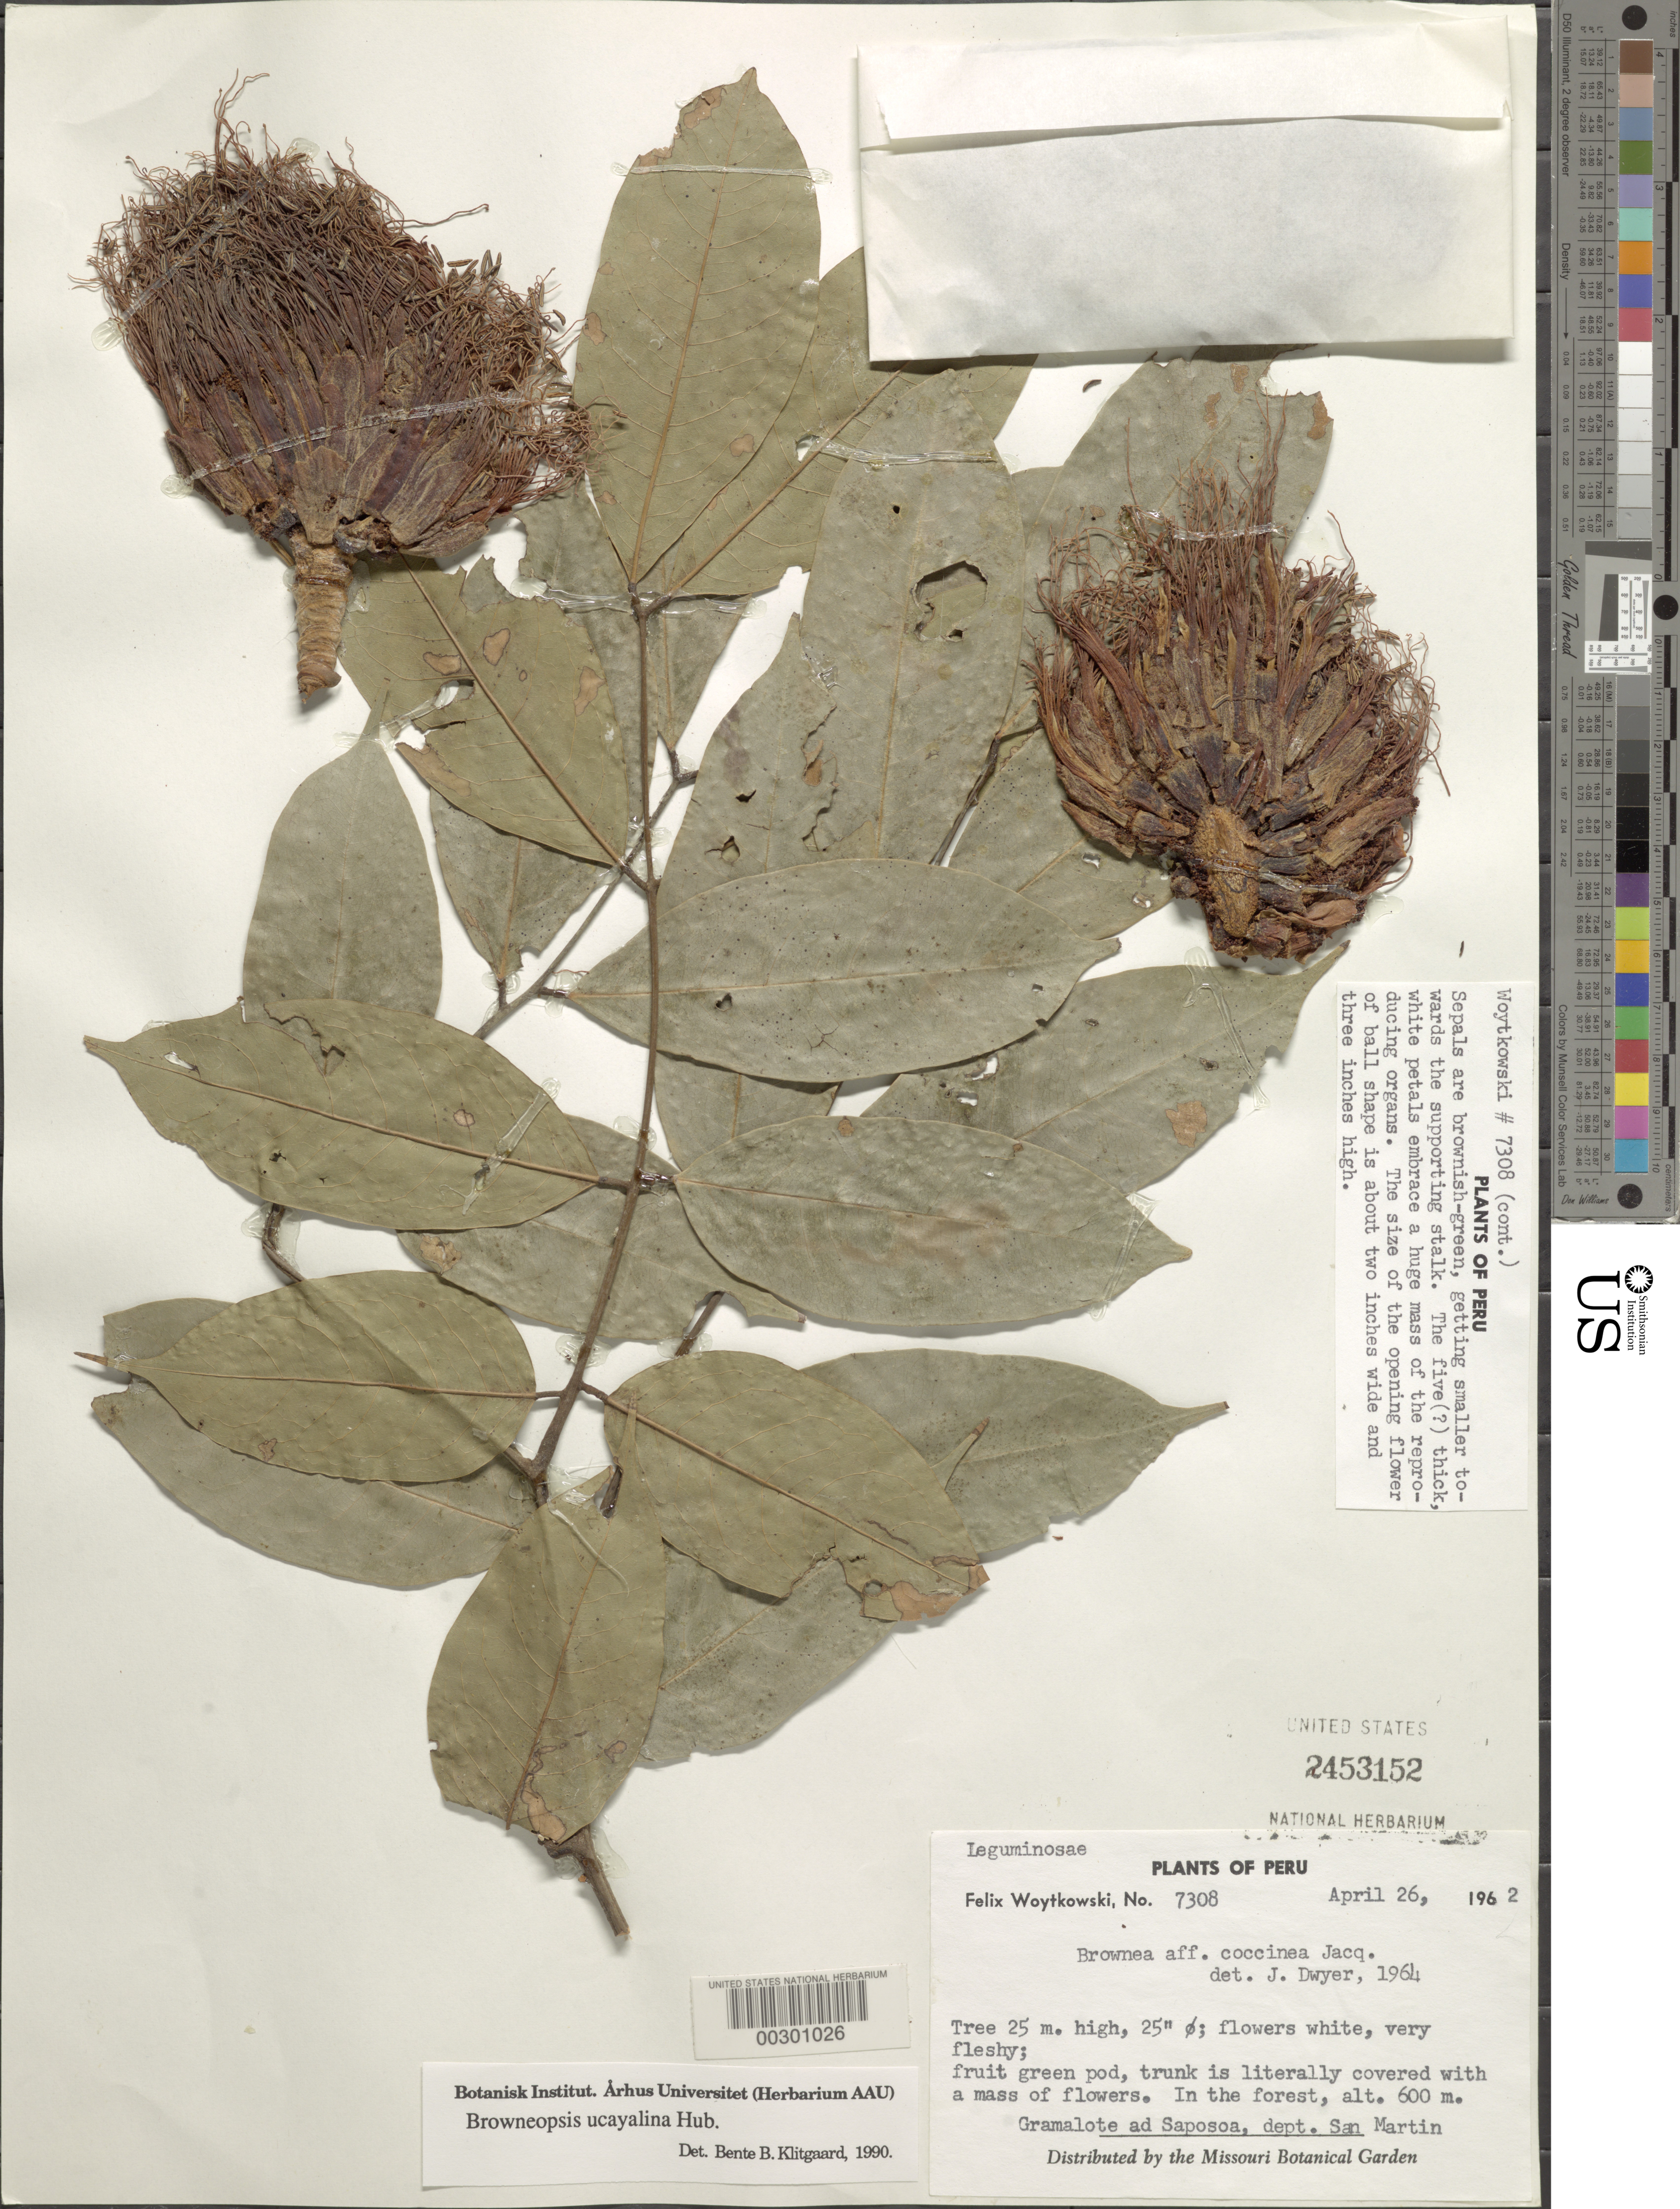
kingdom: Plantae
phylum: Tracheophyta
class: Magnoliopsida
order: Fabales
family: Fabaceae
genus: Browneopsis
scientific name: Browneopsis ucayalina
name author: (Huber) Ducke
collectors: F. Woytkowski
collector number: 7308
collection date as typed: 26 Apr 1962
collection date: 1962-04-26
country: Peru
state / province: San Martín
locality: Gramalote ad saposoa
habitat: Forest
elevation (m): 600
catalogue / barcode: US 2453152